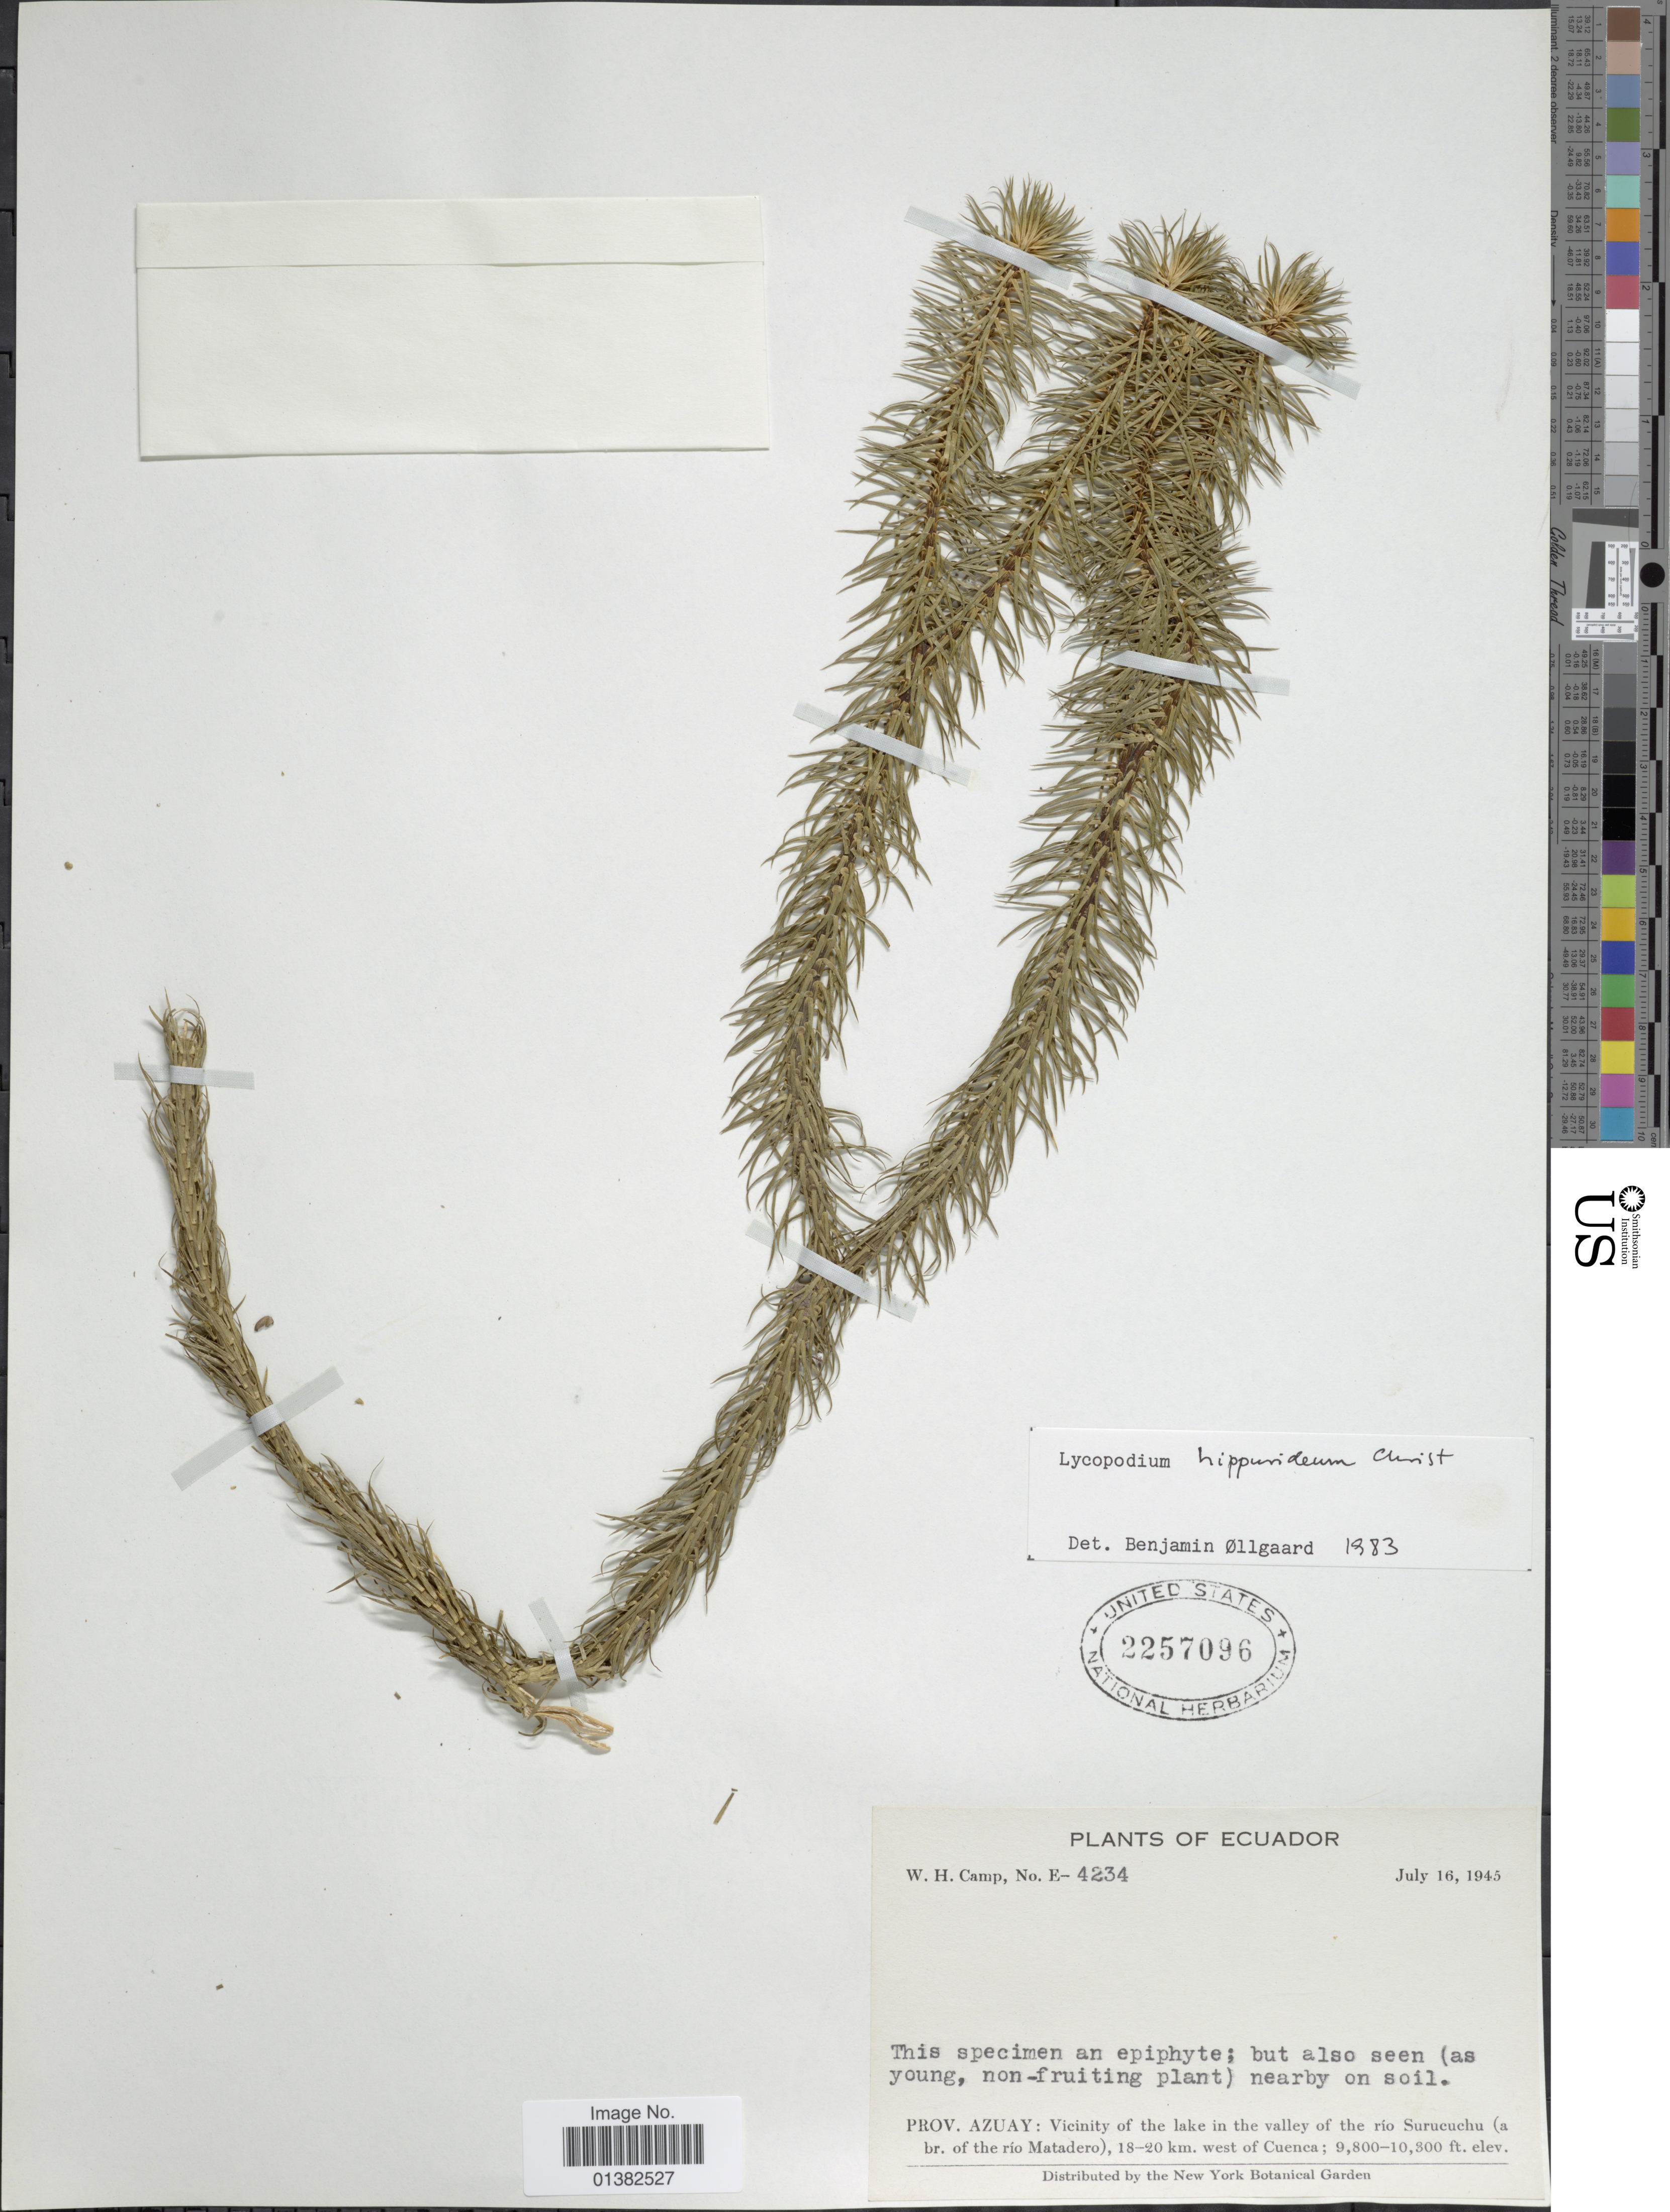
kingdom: Plantae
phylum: Tracheophyta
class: Lycopodiopsida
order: Lycopodiales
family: Lycopodiaceae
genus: Phlegmariurus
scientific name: Phlegmariurus phylicifolius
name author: (Desv. ex Poir.) B. Øllg.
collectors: W. H. Camp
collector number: E-4234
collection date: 1945-07-16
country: Ecuador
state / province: Azuay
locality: Vicinity of the lake in the valley of the río Surucuchu (a br. of the río Matadero), 18-20 km. west of Cuenca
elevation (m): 2987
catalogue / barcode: US 2257096